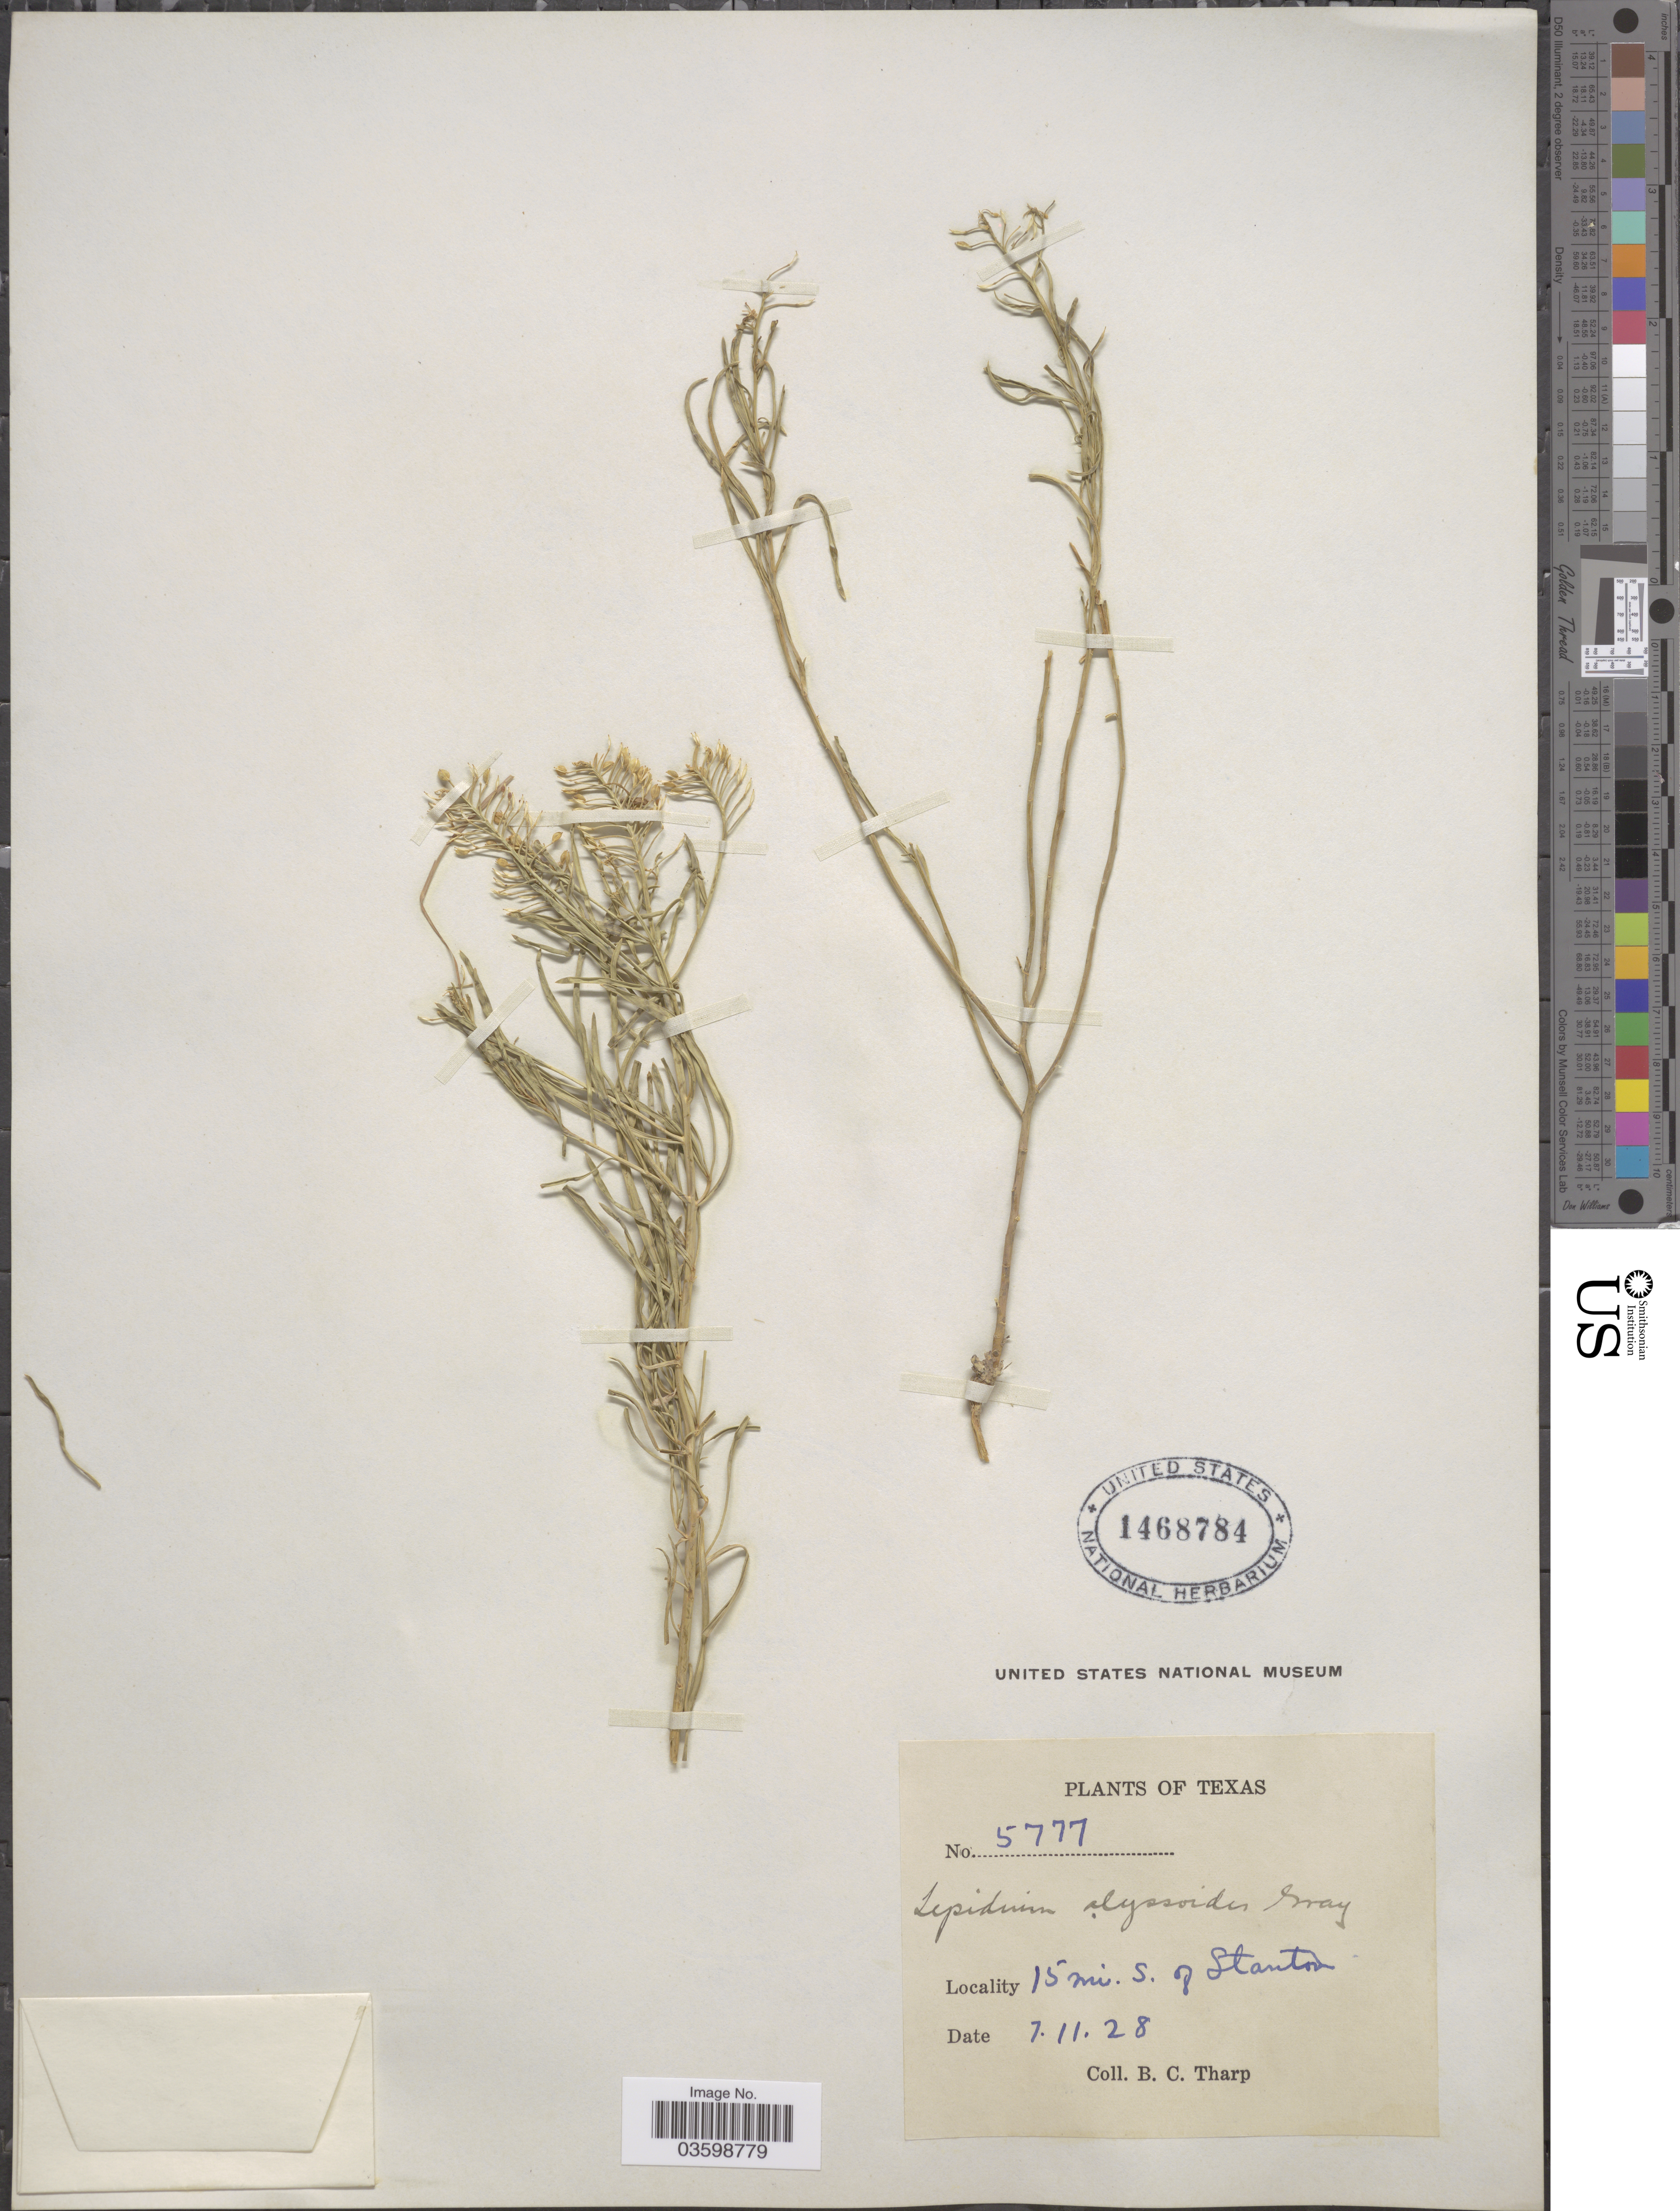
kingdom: Plantae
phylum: Tracheophyta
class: Magnoliopsida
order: Brassicales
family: Brassicaceae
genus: Lepidium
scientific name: Lepidium montanum var. alyssoides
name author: (A. Gray) M.E. Jones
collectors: B. C. Tharp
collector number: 5777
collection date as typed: Transcribed d/m/y: 11/7/28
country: United States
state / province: Texas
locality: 15 mi. S. of Stanton.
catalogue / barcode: US 1468784